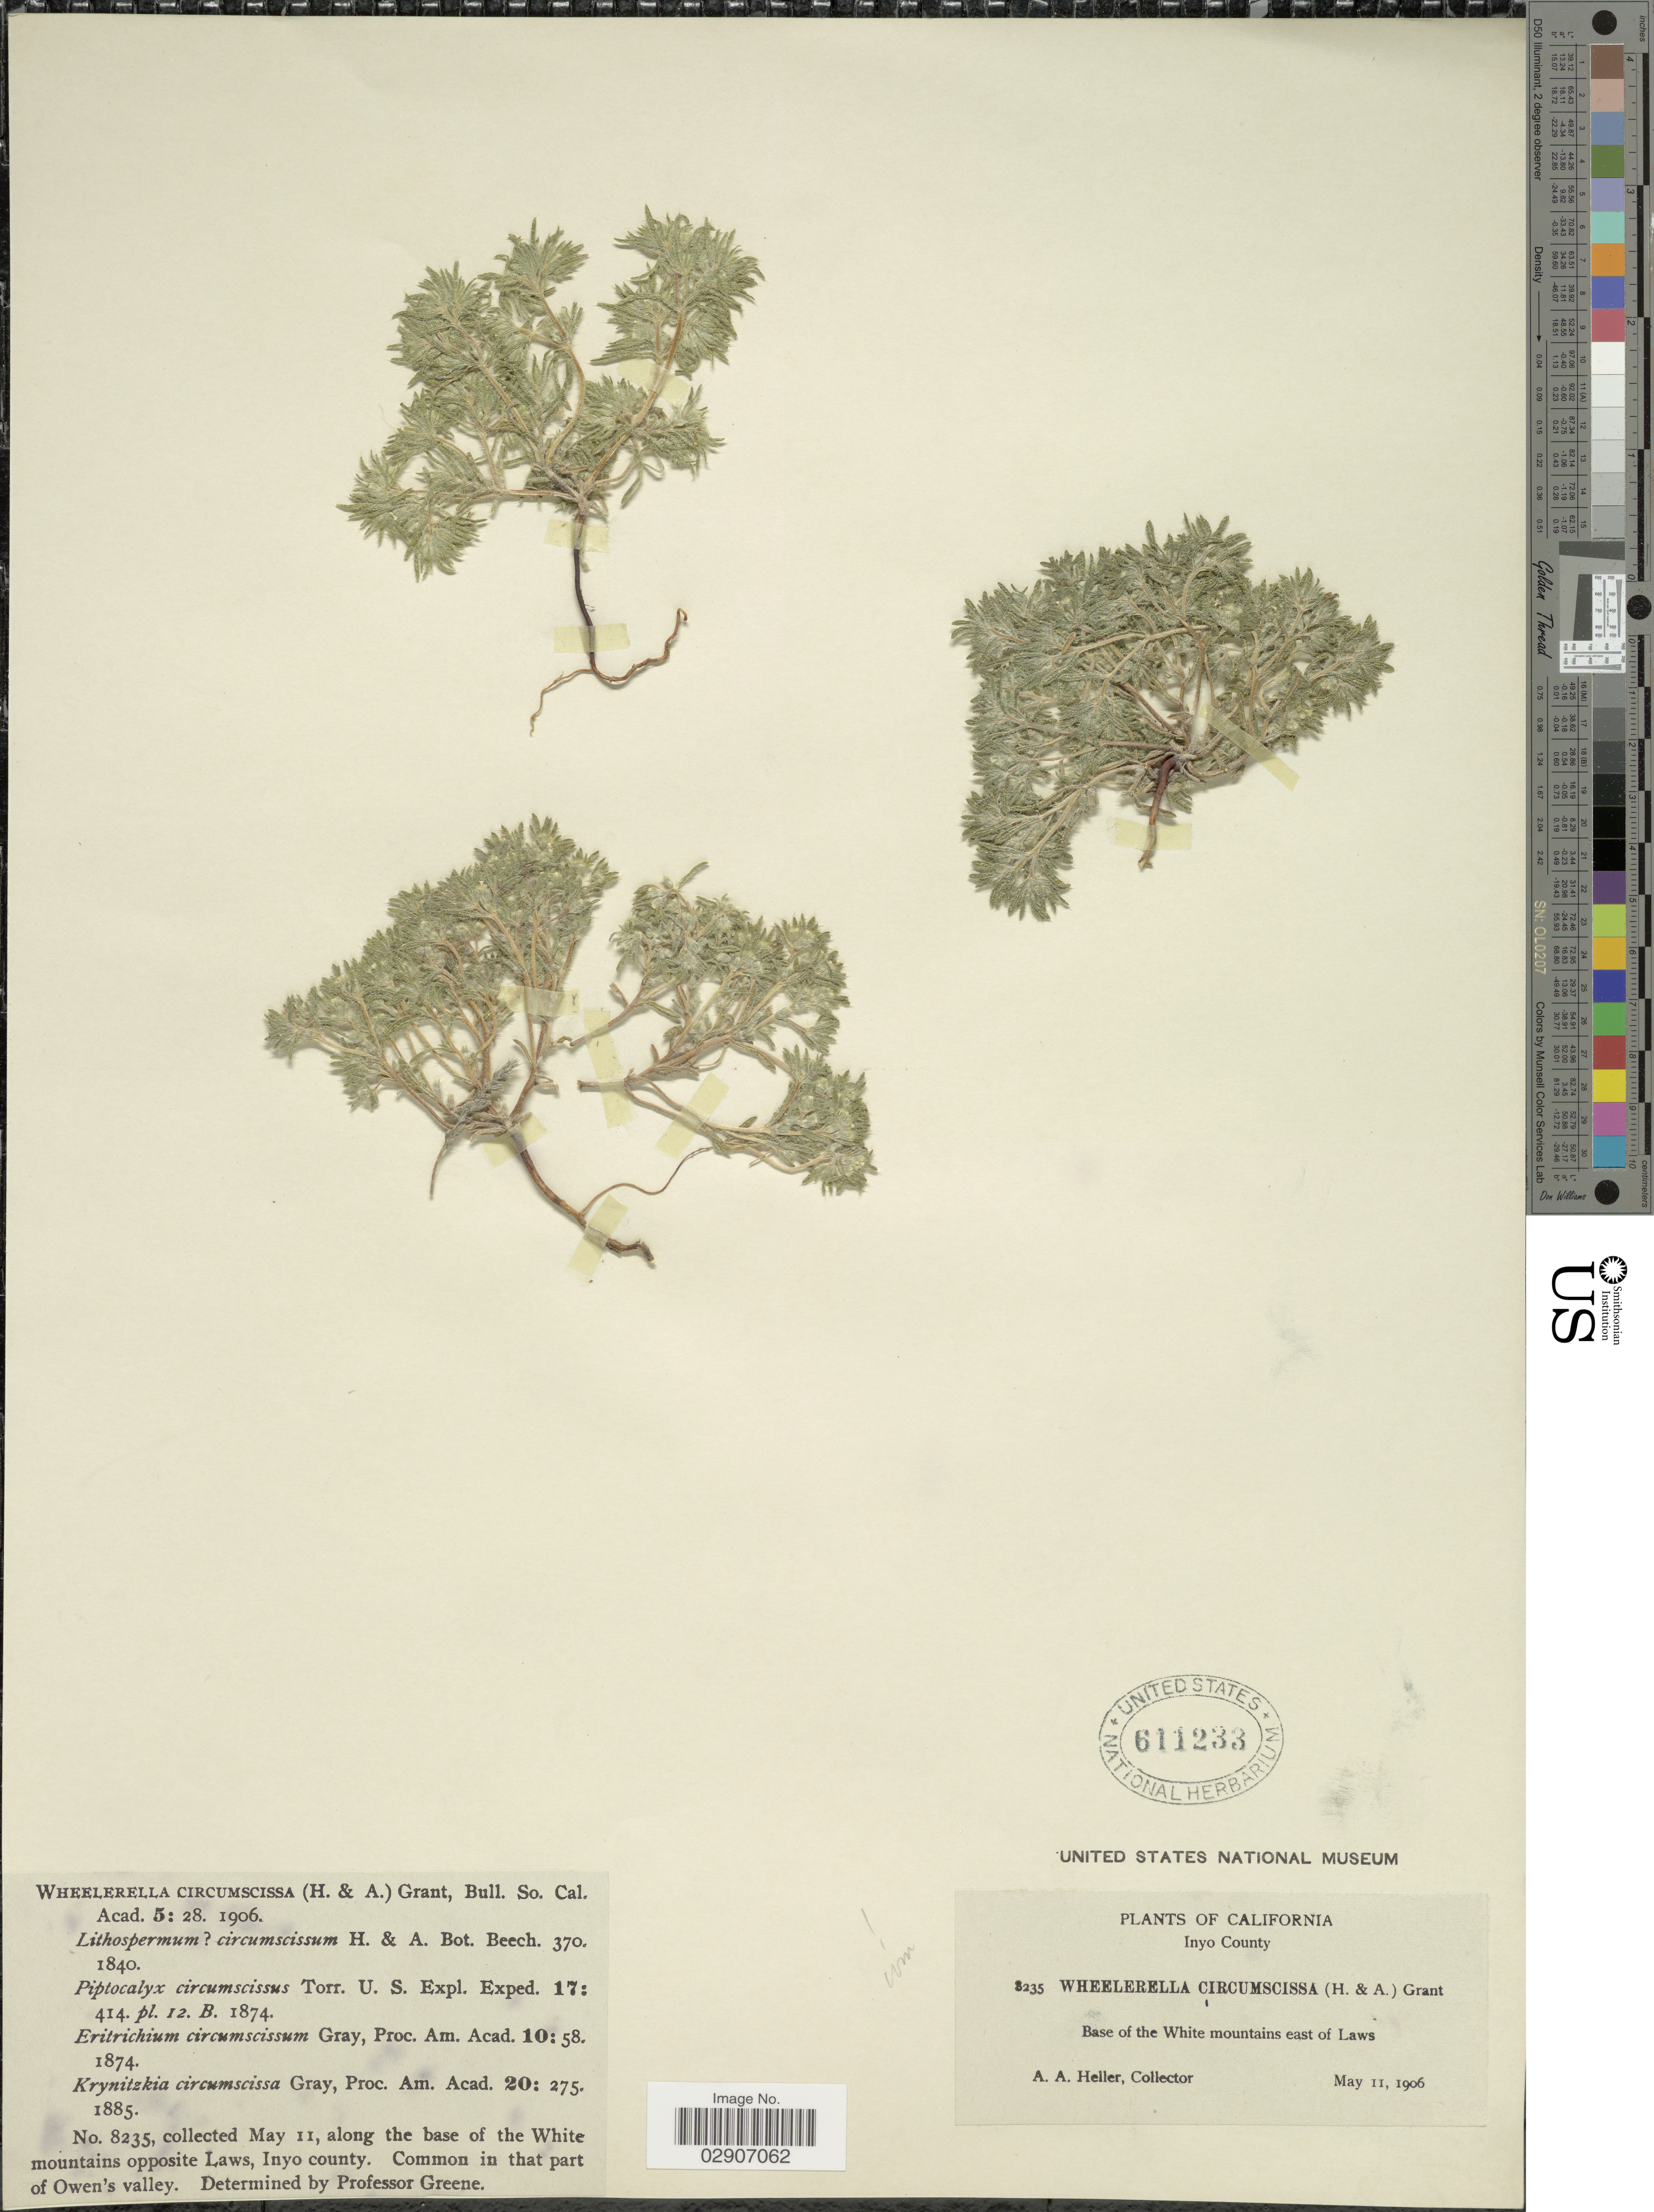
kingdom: Plantae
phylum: Tracheophyta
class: Magnoliopsida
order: Boraginales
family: Boraginaceae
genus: Cryptantha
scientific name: Cryptantha circumscissa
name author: (Hook. & Arn.) I.M. Johnst.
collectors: A. A. Heller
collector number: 8235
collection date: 1906-05-11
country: United States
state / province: California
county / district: Inyo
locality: Inyo County. Base of the White mountains east of Laws. Common in that part of Owen's valley.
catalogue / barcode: US 611233